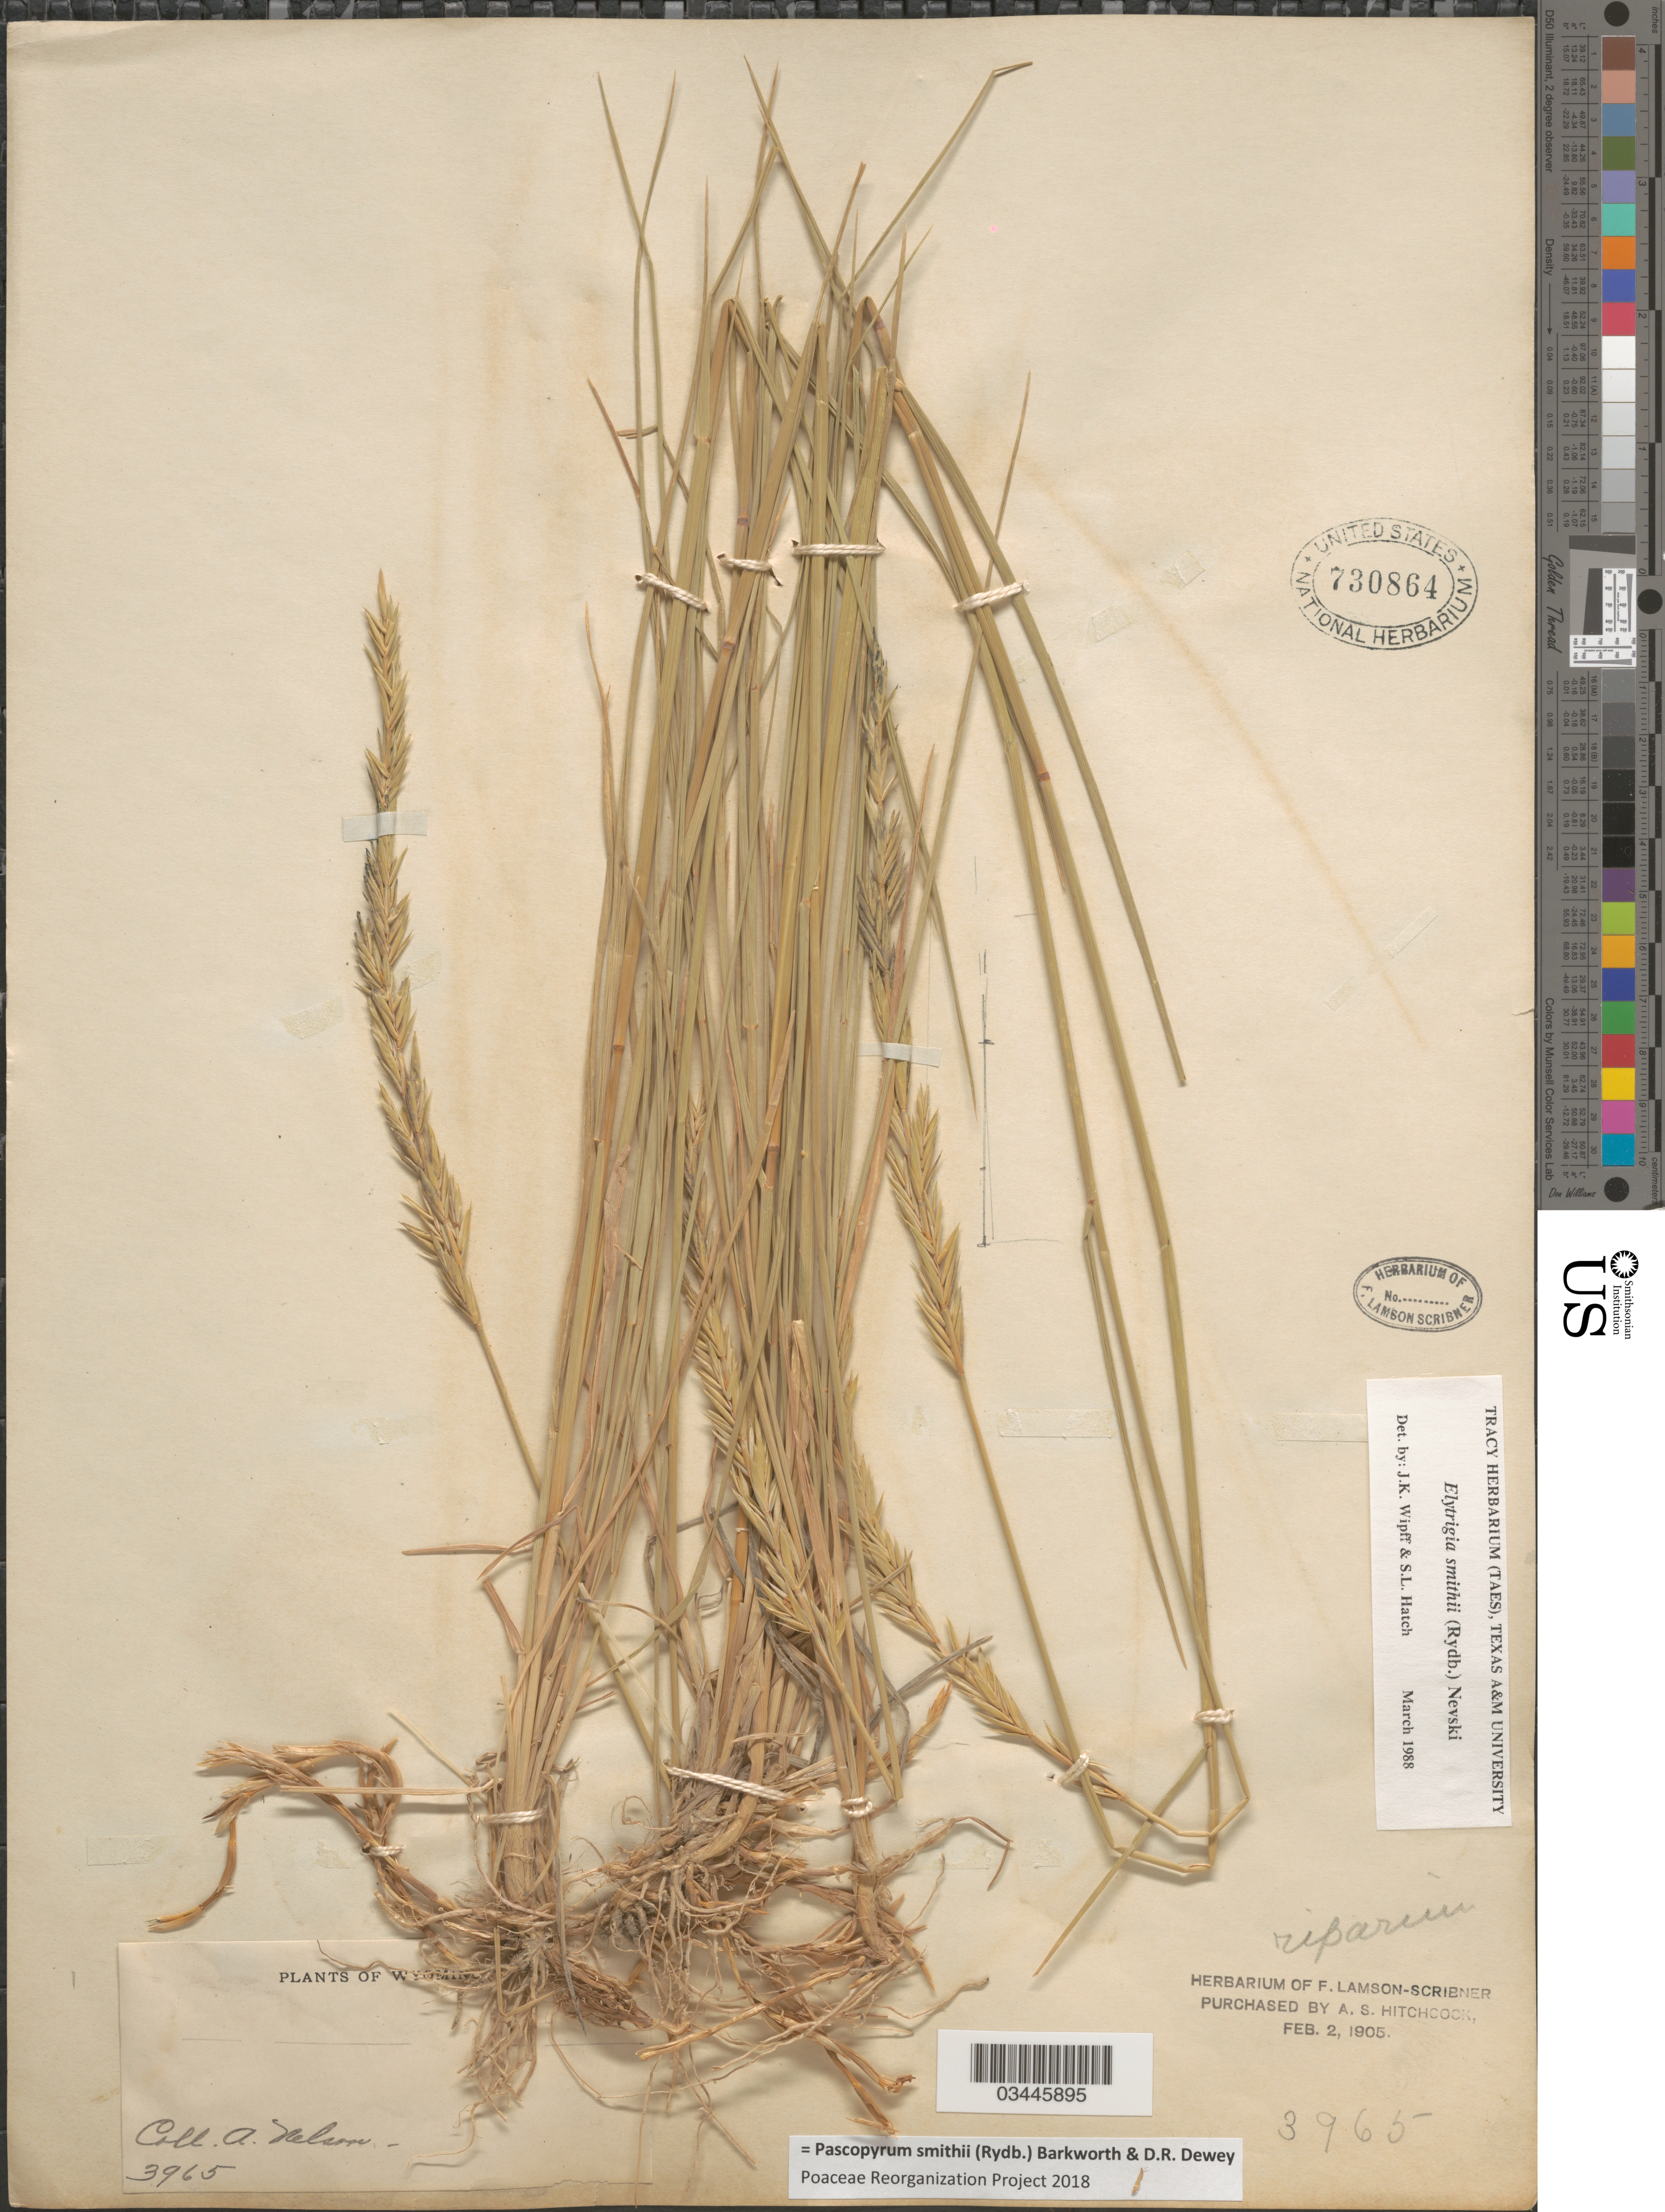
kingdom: Plantae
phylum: Tracheophyta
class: Liliopsida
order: Poales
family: Poaceae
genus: Pascopyrum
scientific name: Pascopyrum smithii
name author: (Rydb.) Barkworth & Dewey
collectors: A. Nelson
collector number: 3965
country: United States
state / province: Wyoming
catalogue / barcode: US 730864